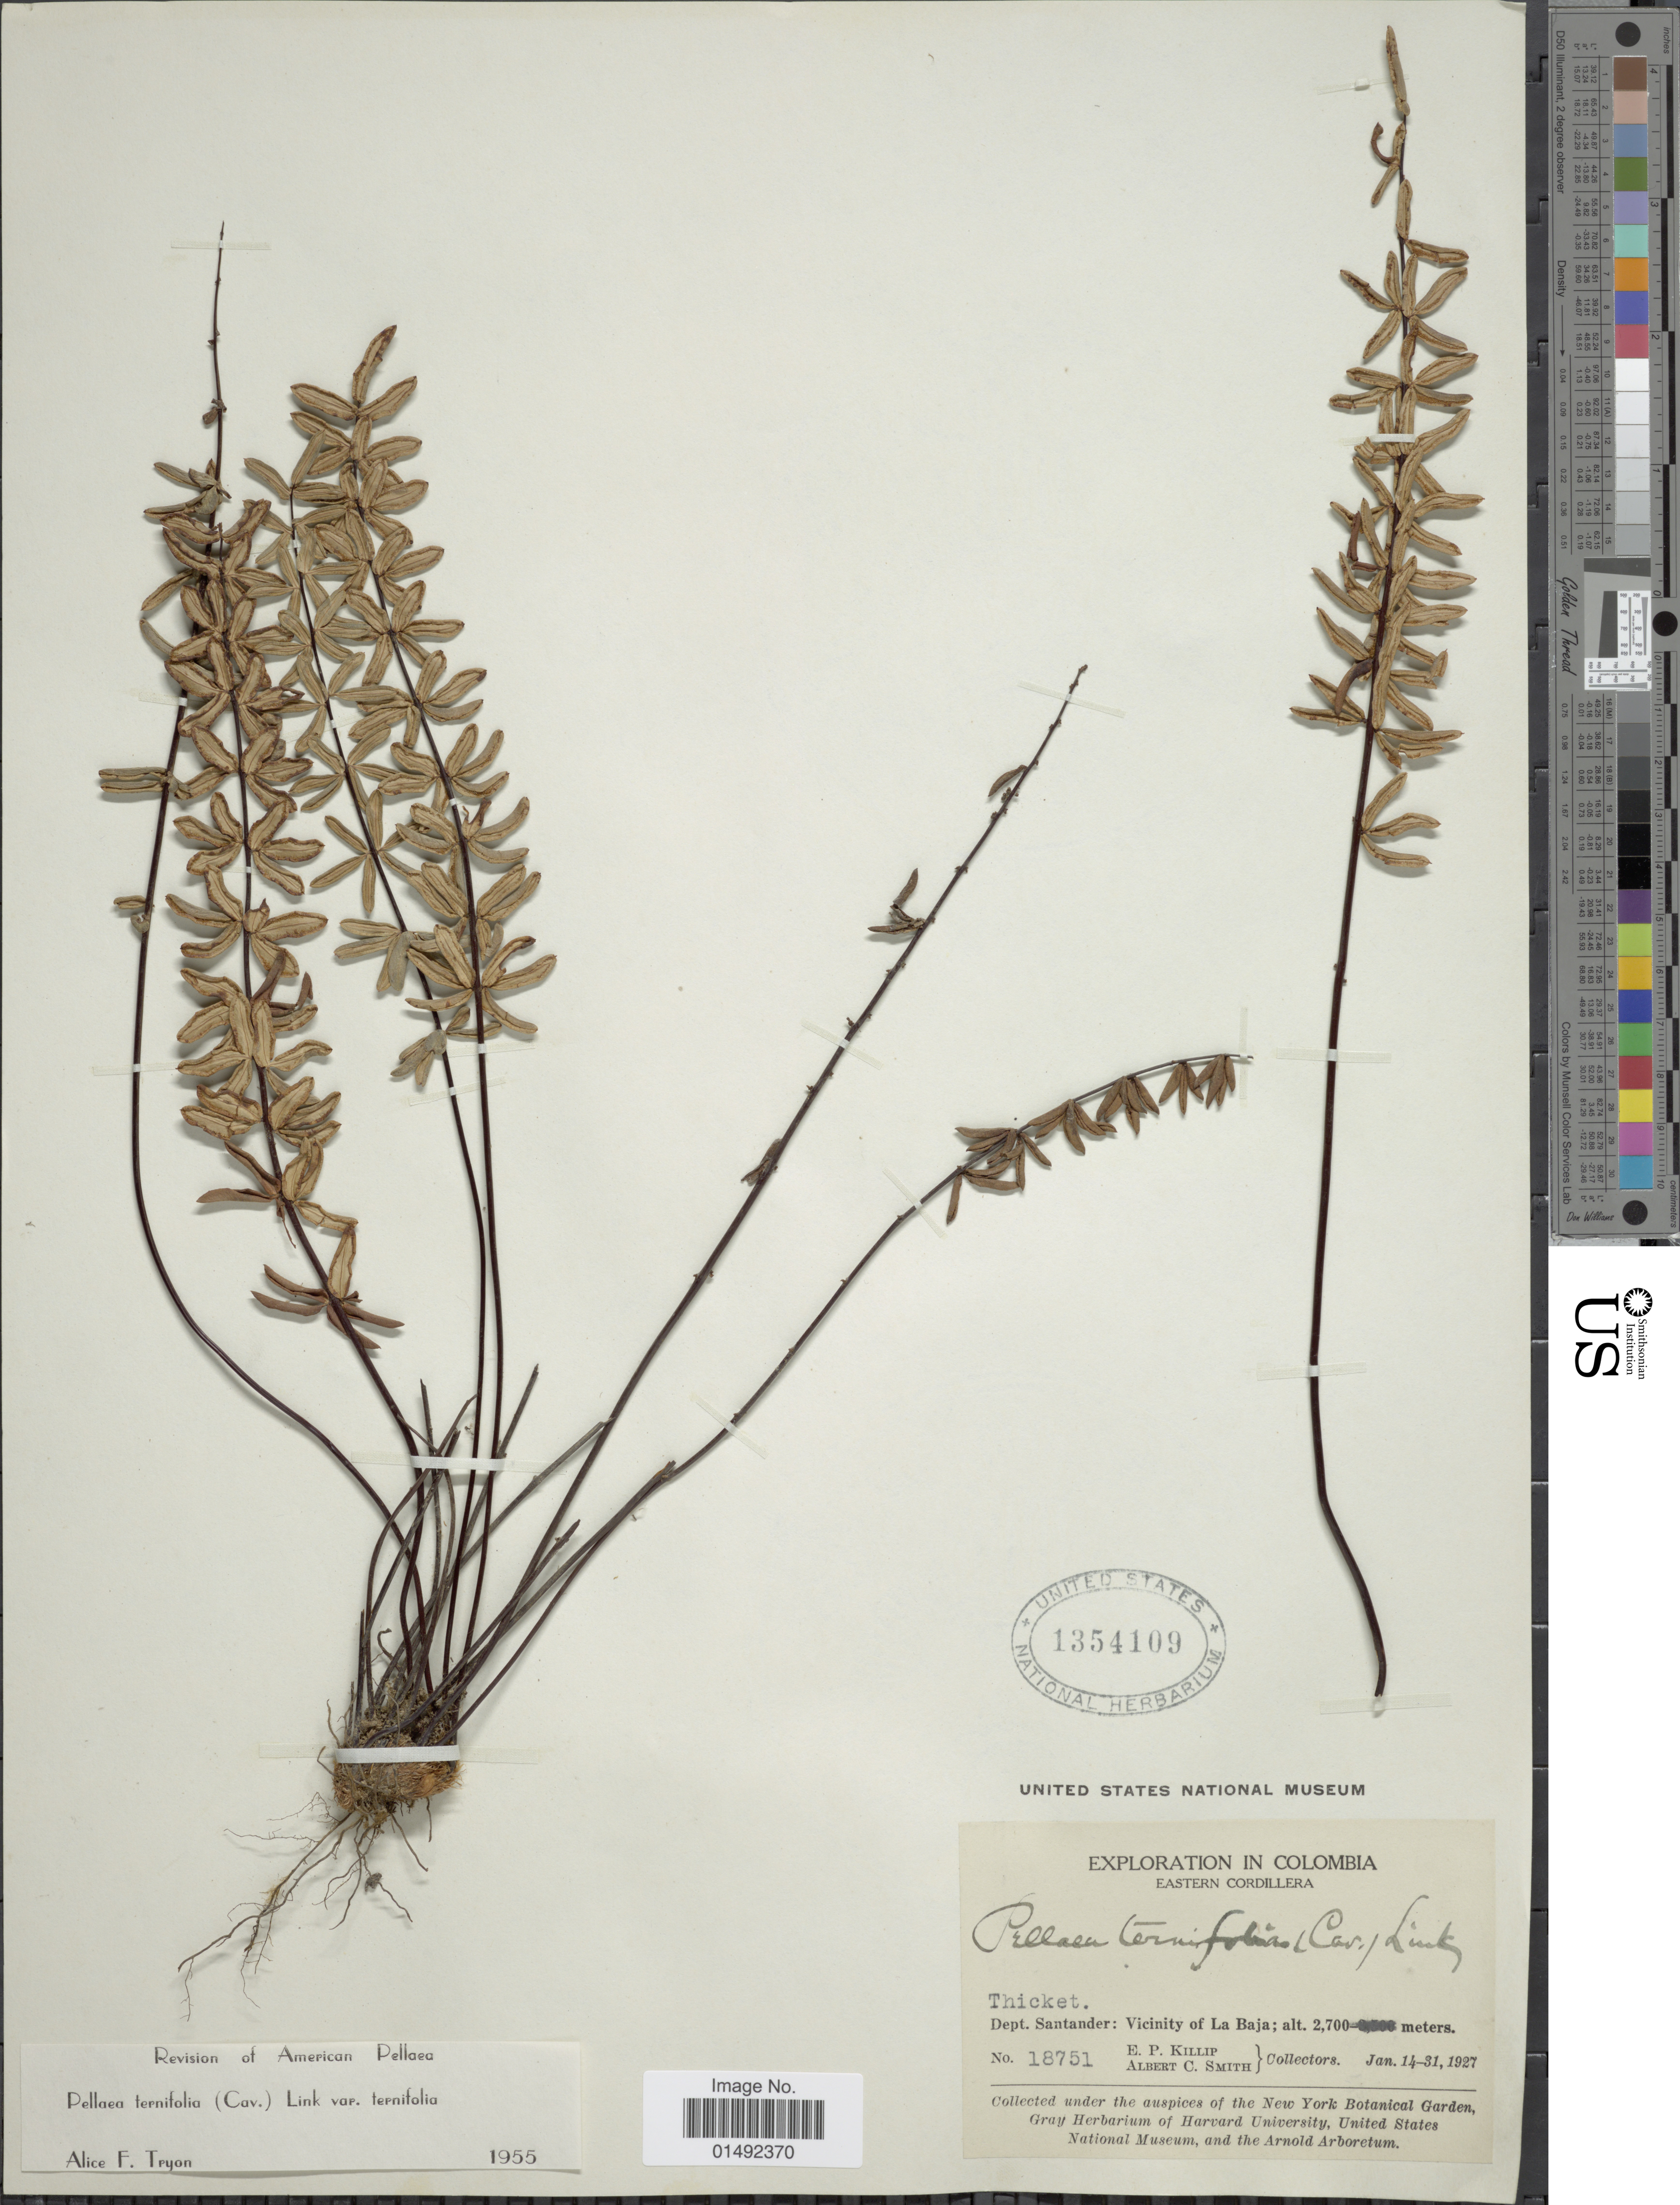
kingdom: Plantae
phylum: Tracheophyta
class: Polypodiopsida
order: Polypodiales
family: Pteridaceae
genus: Pellaea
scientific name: Pellaea ternifolia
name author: (Cav.) Link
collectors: E. P. Killip & A. C. Smith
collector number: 18751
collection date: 1927-01-14/1927-01-31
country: Colombia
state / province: Santander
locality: Eastern Cordillera, Dept. Santander: Vicinity of La Baja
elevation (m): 2700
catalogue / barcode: US 1354109